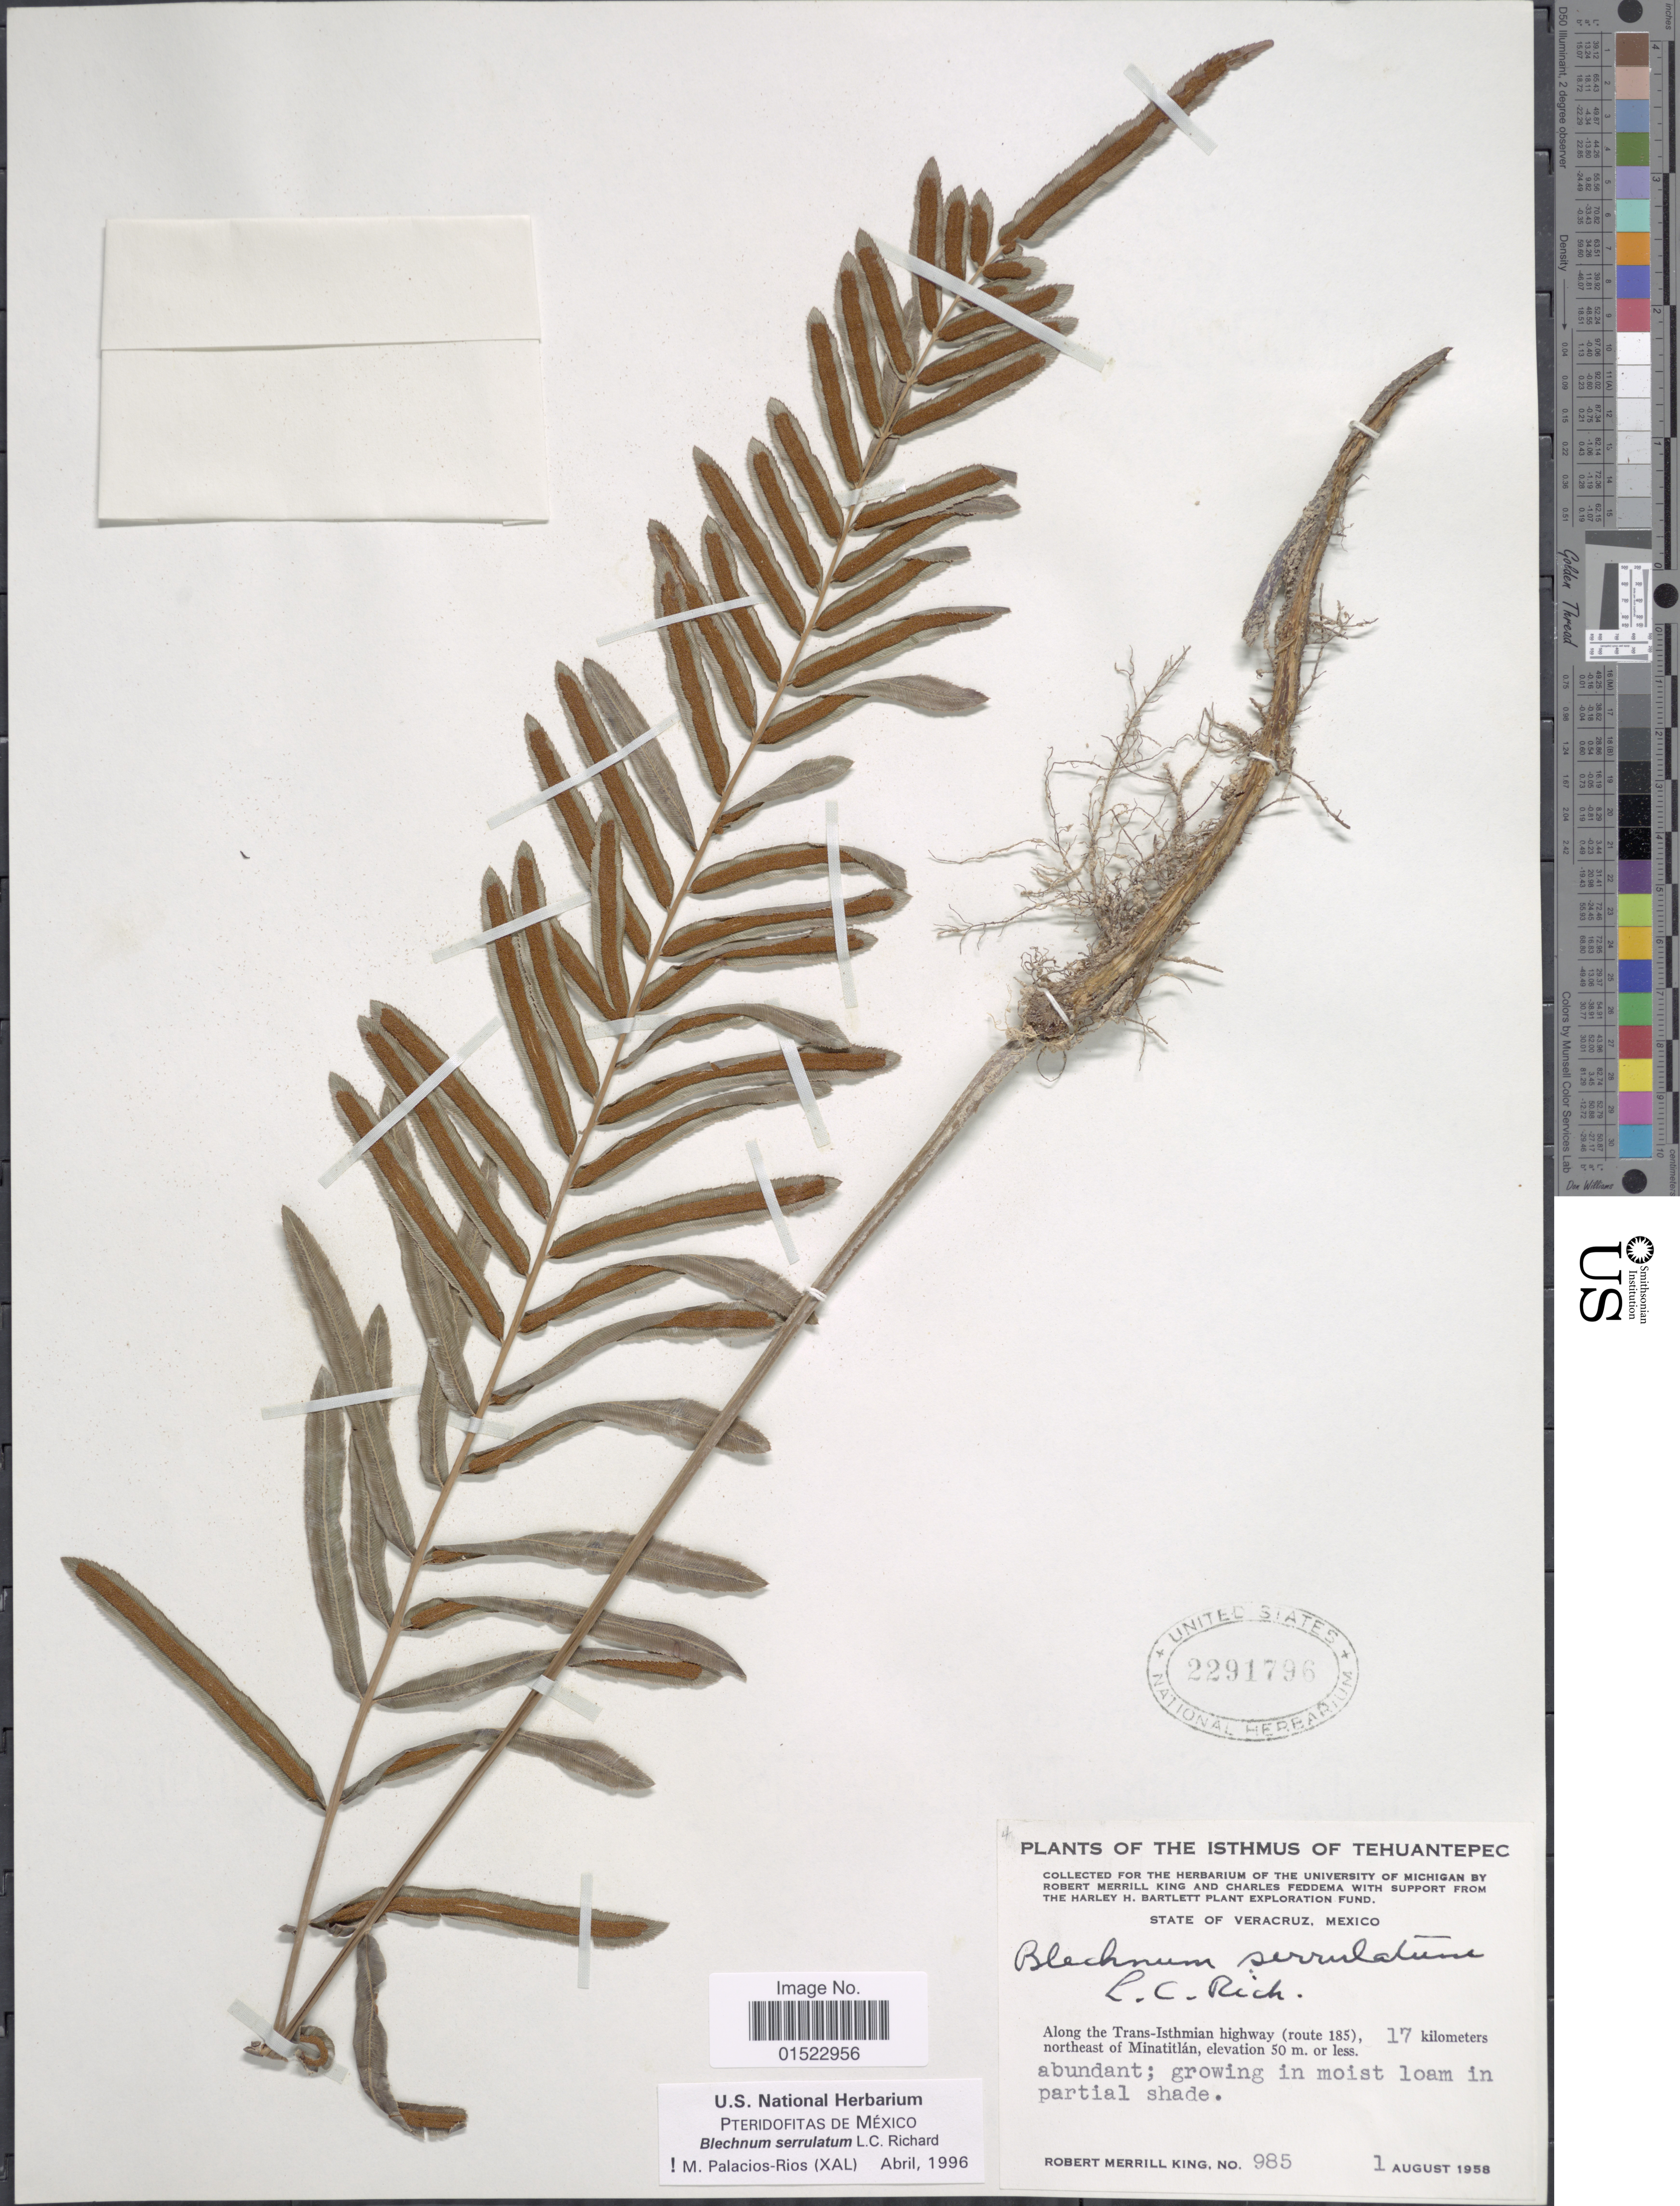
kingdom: Plantae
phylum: Tracheophyta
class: Polypodiopsida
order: Polypodiales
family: Blechnaceae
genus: Telmatoblechnum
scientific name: Telmatoblechnum serrulatum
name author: (Rich.) Perrie et al.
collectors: R. M. King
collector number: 985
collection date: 1958-08-01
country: Mexico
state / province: Veracruz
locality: State of Veracruz, Along the Trans-Isthmian highway (route 185), 17 kilometers northeast of Minatitlán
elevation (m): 50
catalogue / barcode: US 2291796